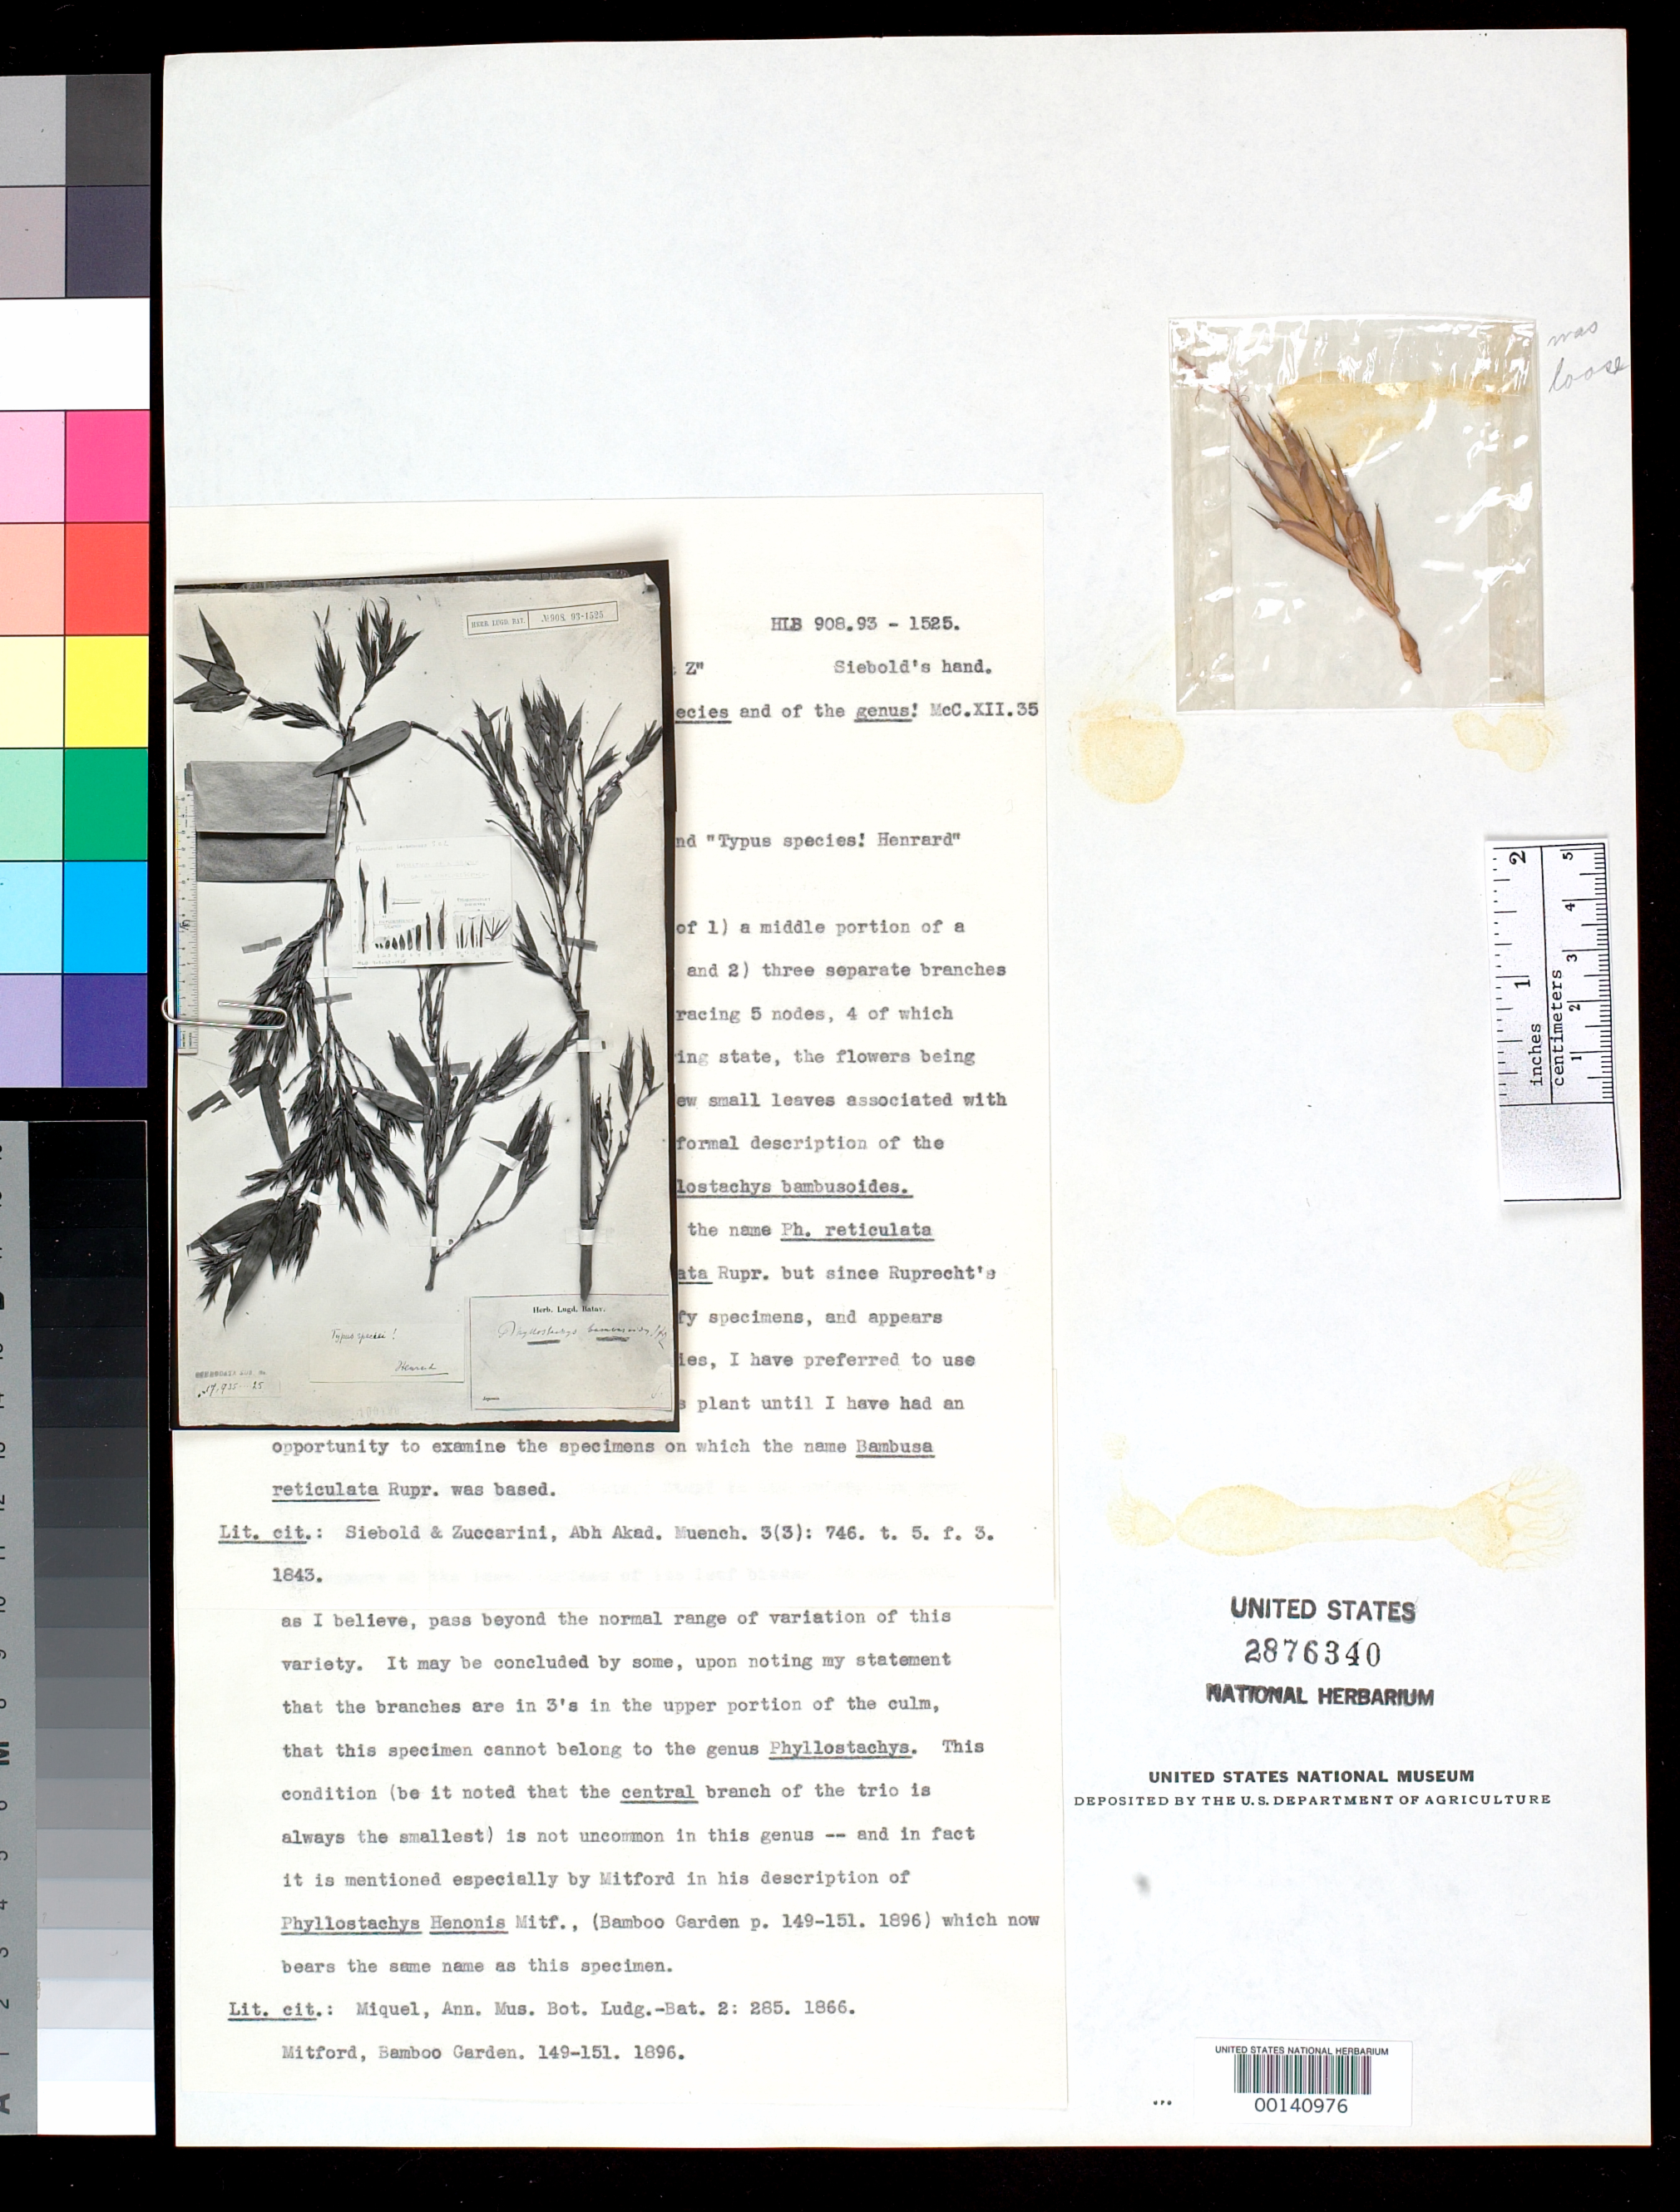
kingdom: Plantae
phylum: Tracheophyta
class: Liliopsida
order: Poales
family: Poaceae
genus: Phyllostachys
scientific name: Phyllostachys bambusoides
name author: Siebold & Zucc.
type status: Type Material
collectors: P. F. Siebold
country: Japan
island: Honshu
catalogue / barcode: US 2876340